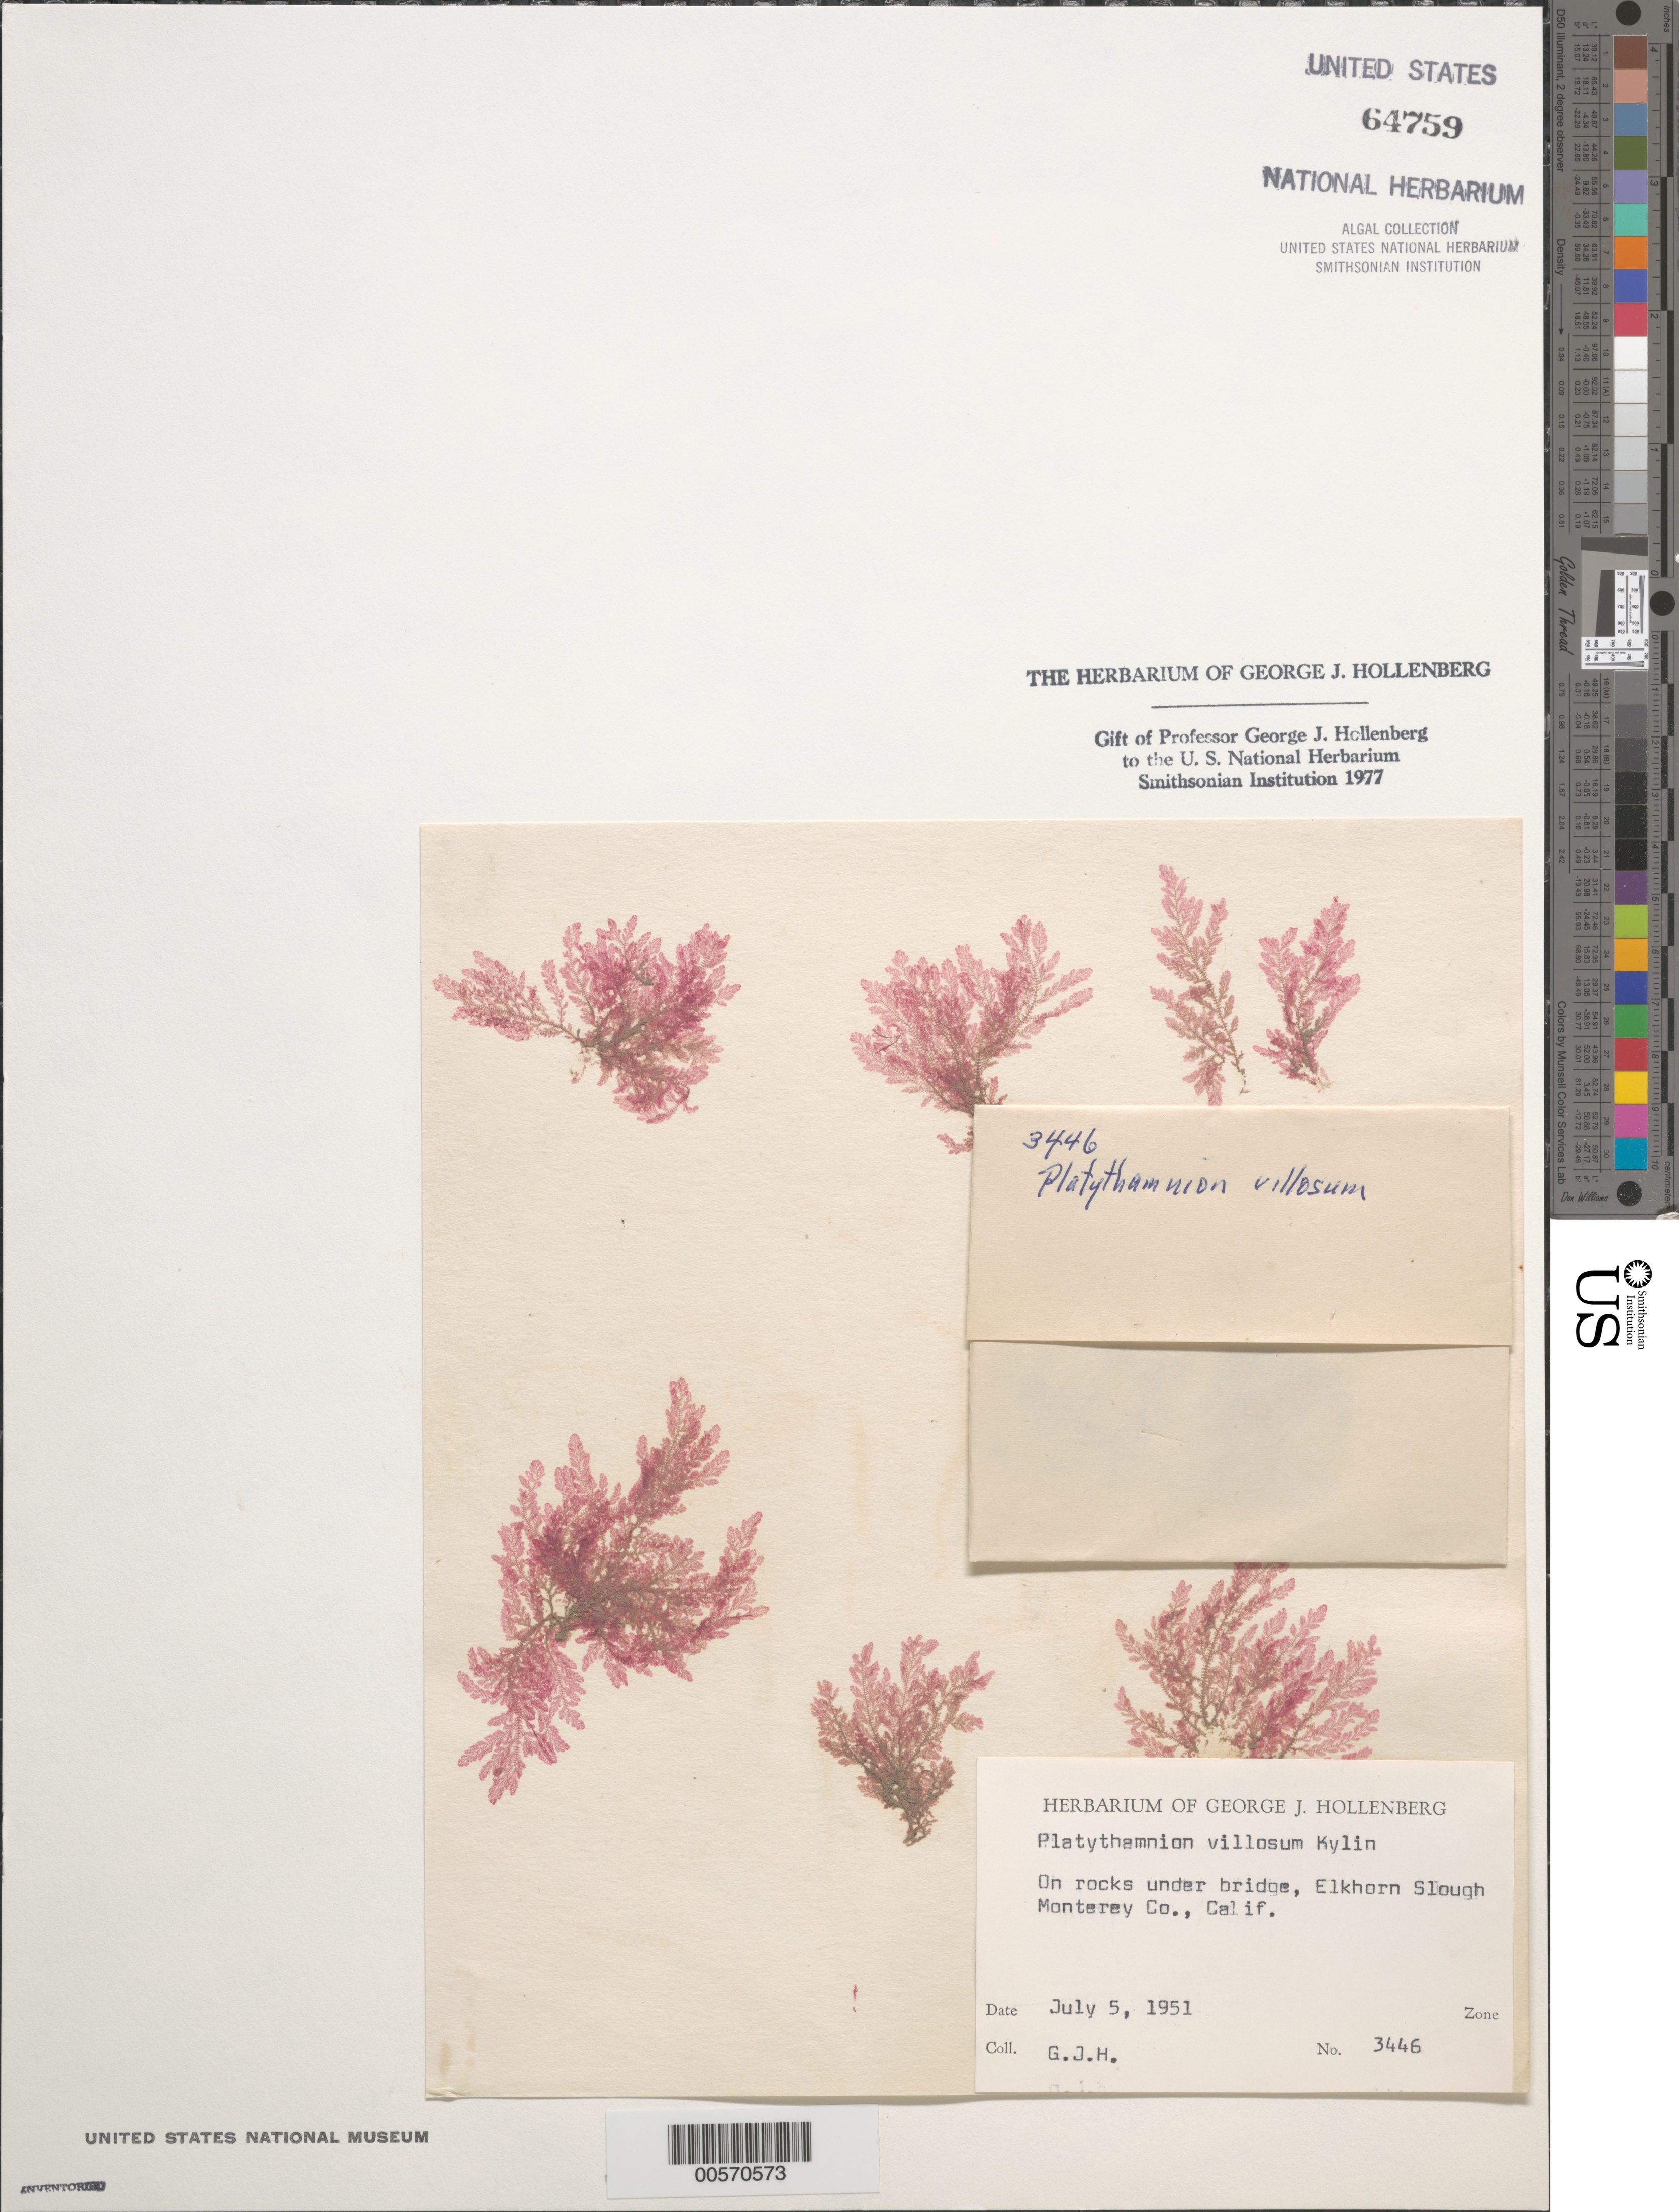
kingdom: Plantae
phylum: Rhodophyta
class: Florideophyceae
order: Ceramiales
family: Ceramiaceae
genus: Pterothamnion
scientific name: Pterothamnion villosum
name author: (Kylin) A. Athanasiadis & G.T.Kraft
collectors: G. Hollenberg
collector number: GJH 3446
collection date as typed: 05 Jul 1951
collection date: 1951-07-05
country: United States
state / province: California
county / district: Monterey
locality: Elkhorn Slough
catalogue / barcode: US 64759